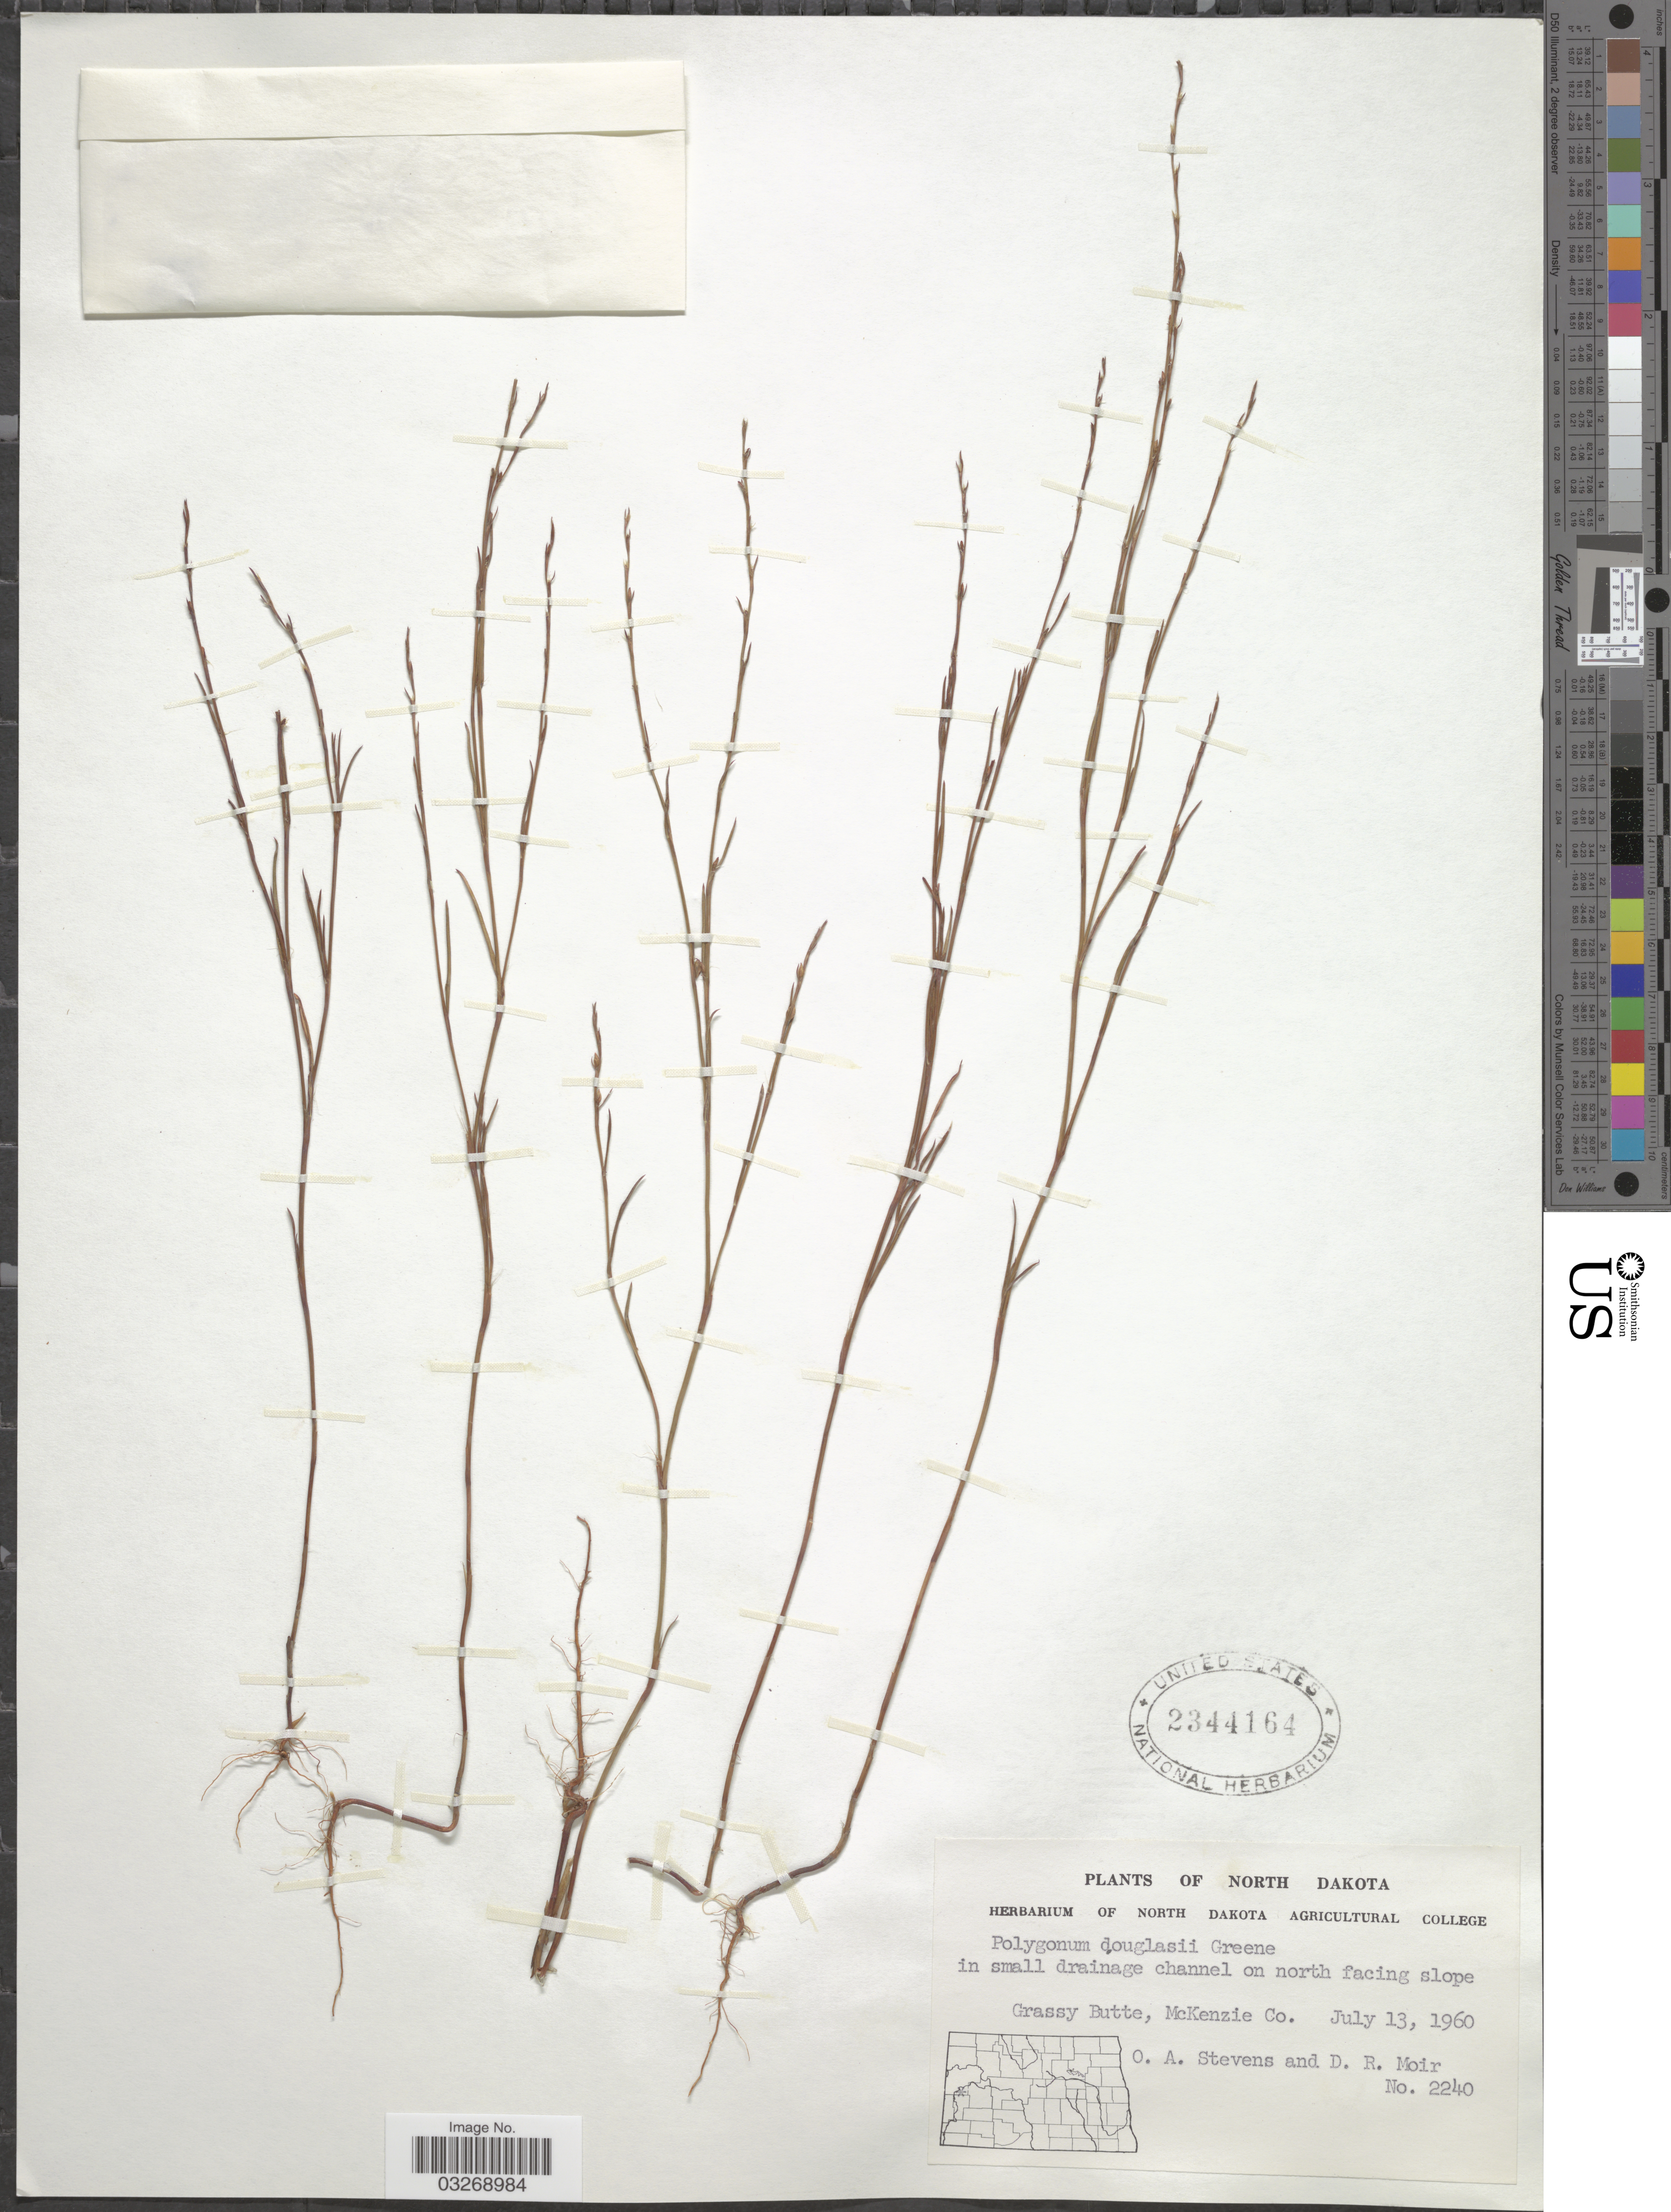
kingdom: Plantae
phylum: Tracheophyta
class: Magnoliopsida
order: Caryophyllales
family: Polygonaceae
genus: Polygonum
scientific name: Polygonum douglasii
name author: Greene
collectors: O. A. Stevens & D. Moir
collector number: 2240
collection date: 1960-07-13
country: United States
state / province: North Dakota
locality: Grassy Butte, McKenzie Co.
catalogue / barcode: US 2344164